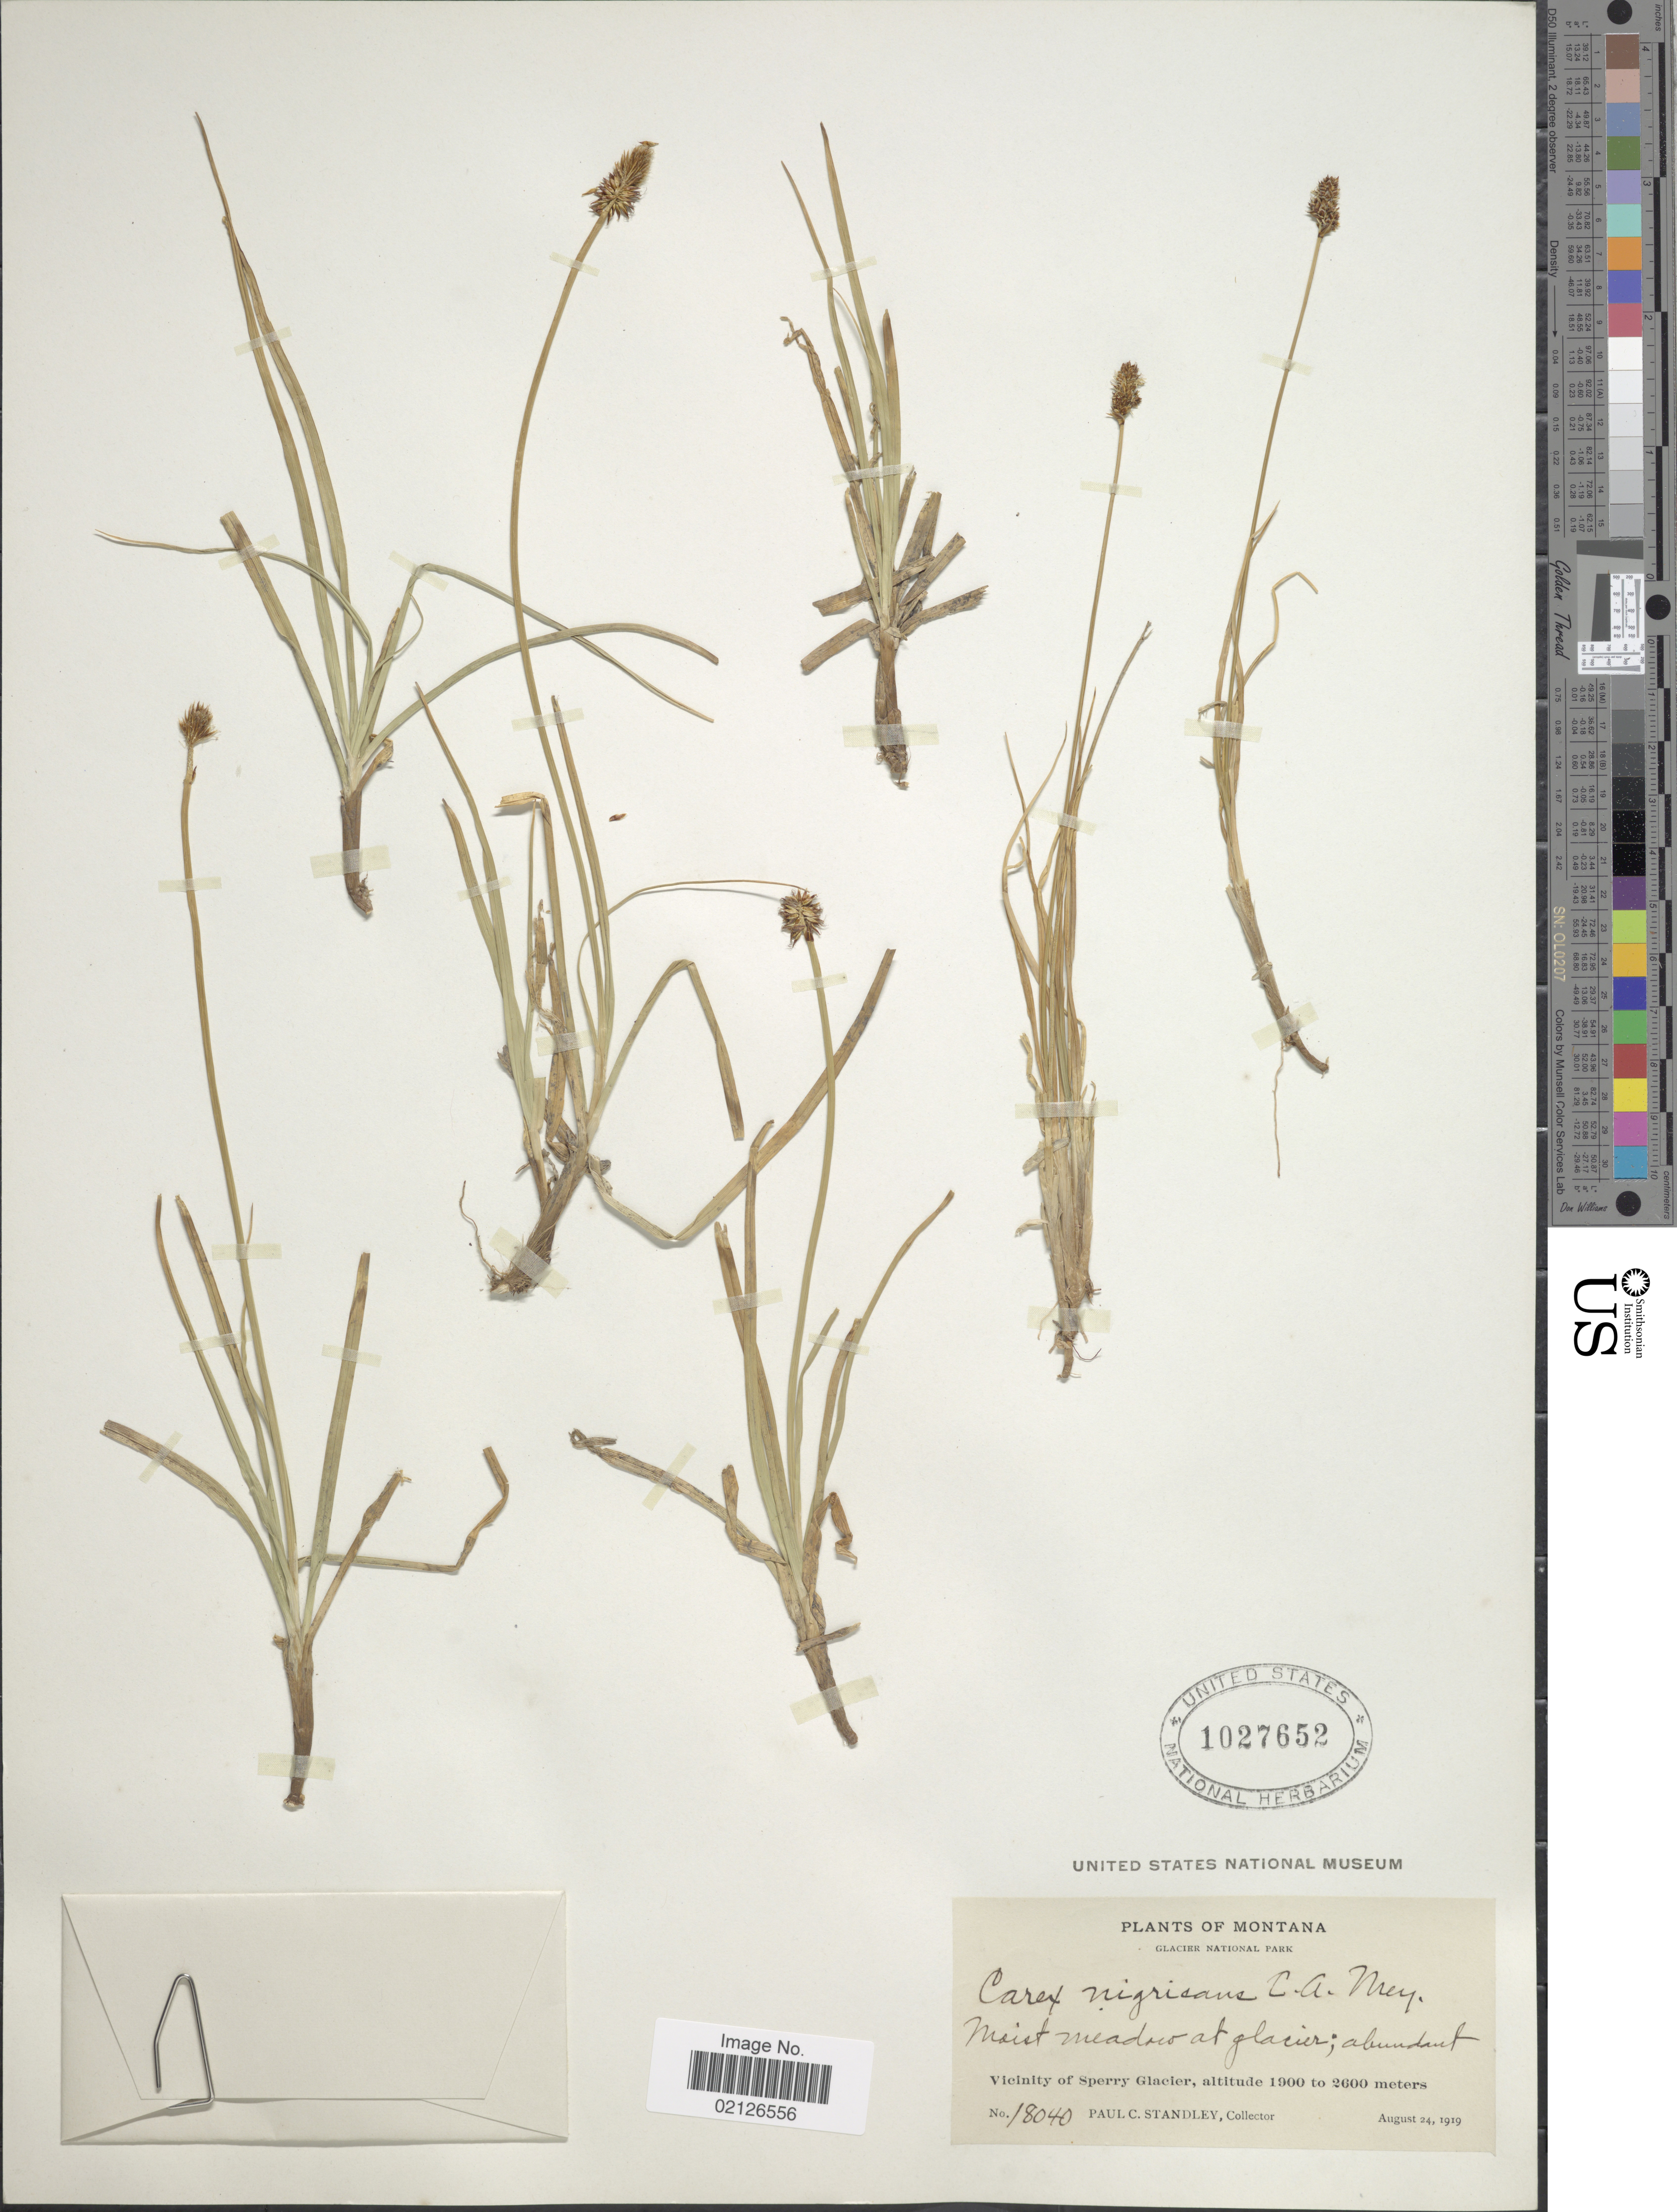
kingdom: Plantae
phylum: Tracheophyta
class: Liliopsida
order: Poales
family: Cyperaceae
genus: Carex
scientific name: Carex nigricans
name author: C.A. Mey.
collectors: P. C. Standley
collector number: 18040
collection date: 1919-08-24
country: United States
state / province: Montana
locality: Moist meadow at glacier, vicinity of Sperry Glacier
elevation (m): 1900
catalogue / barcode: US 1027652